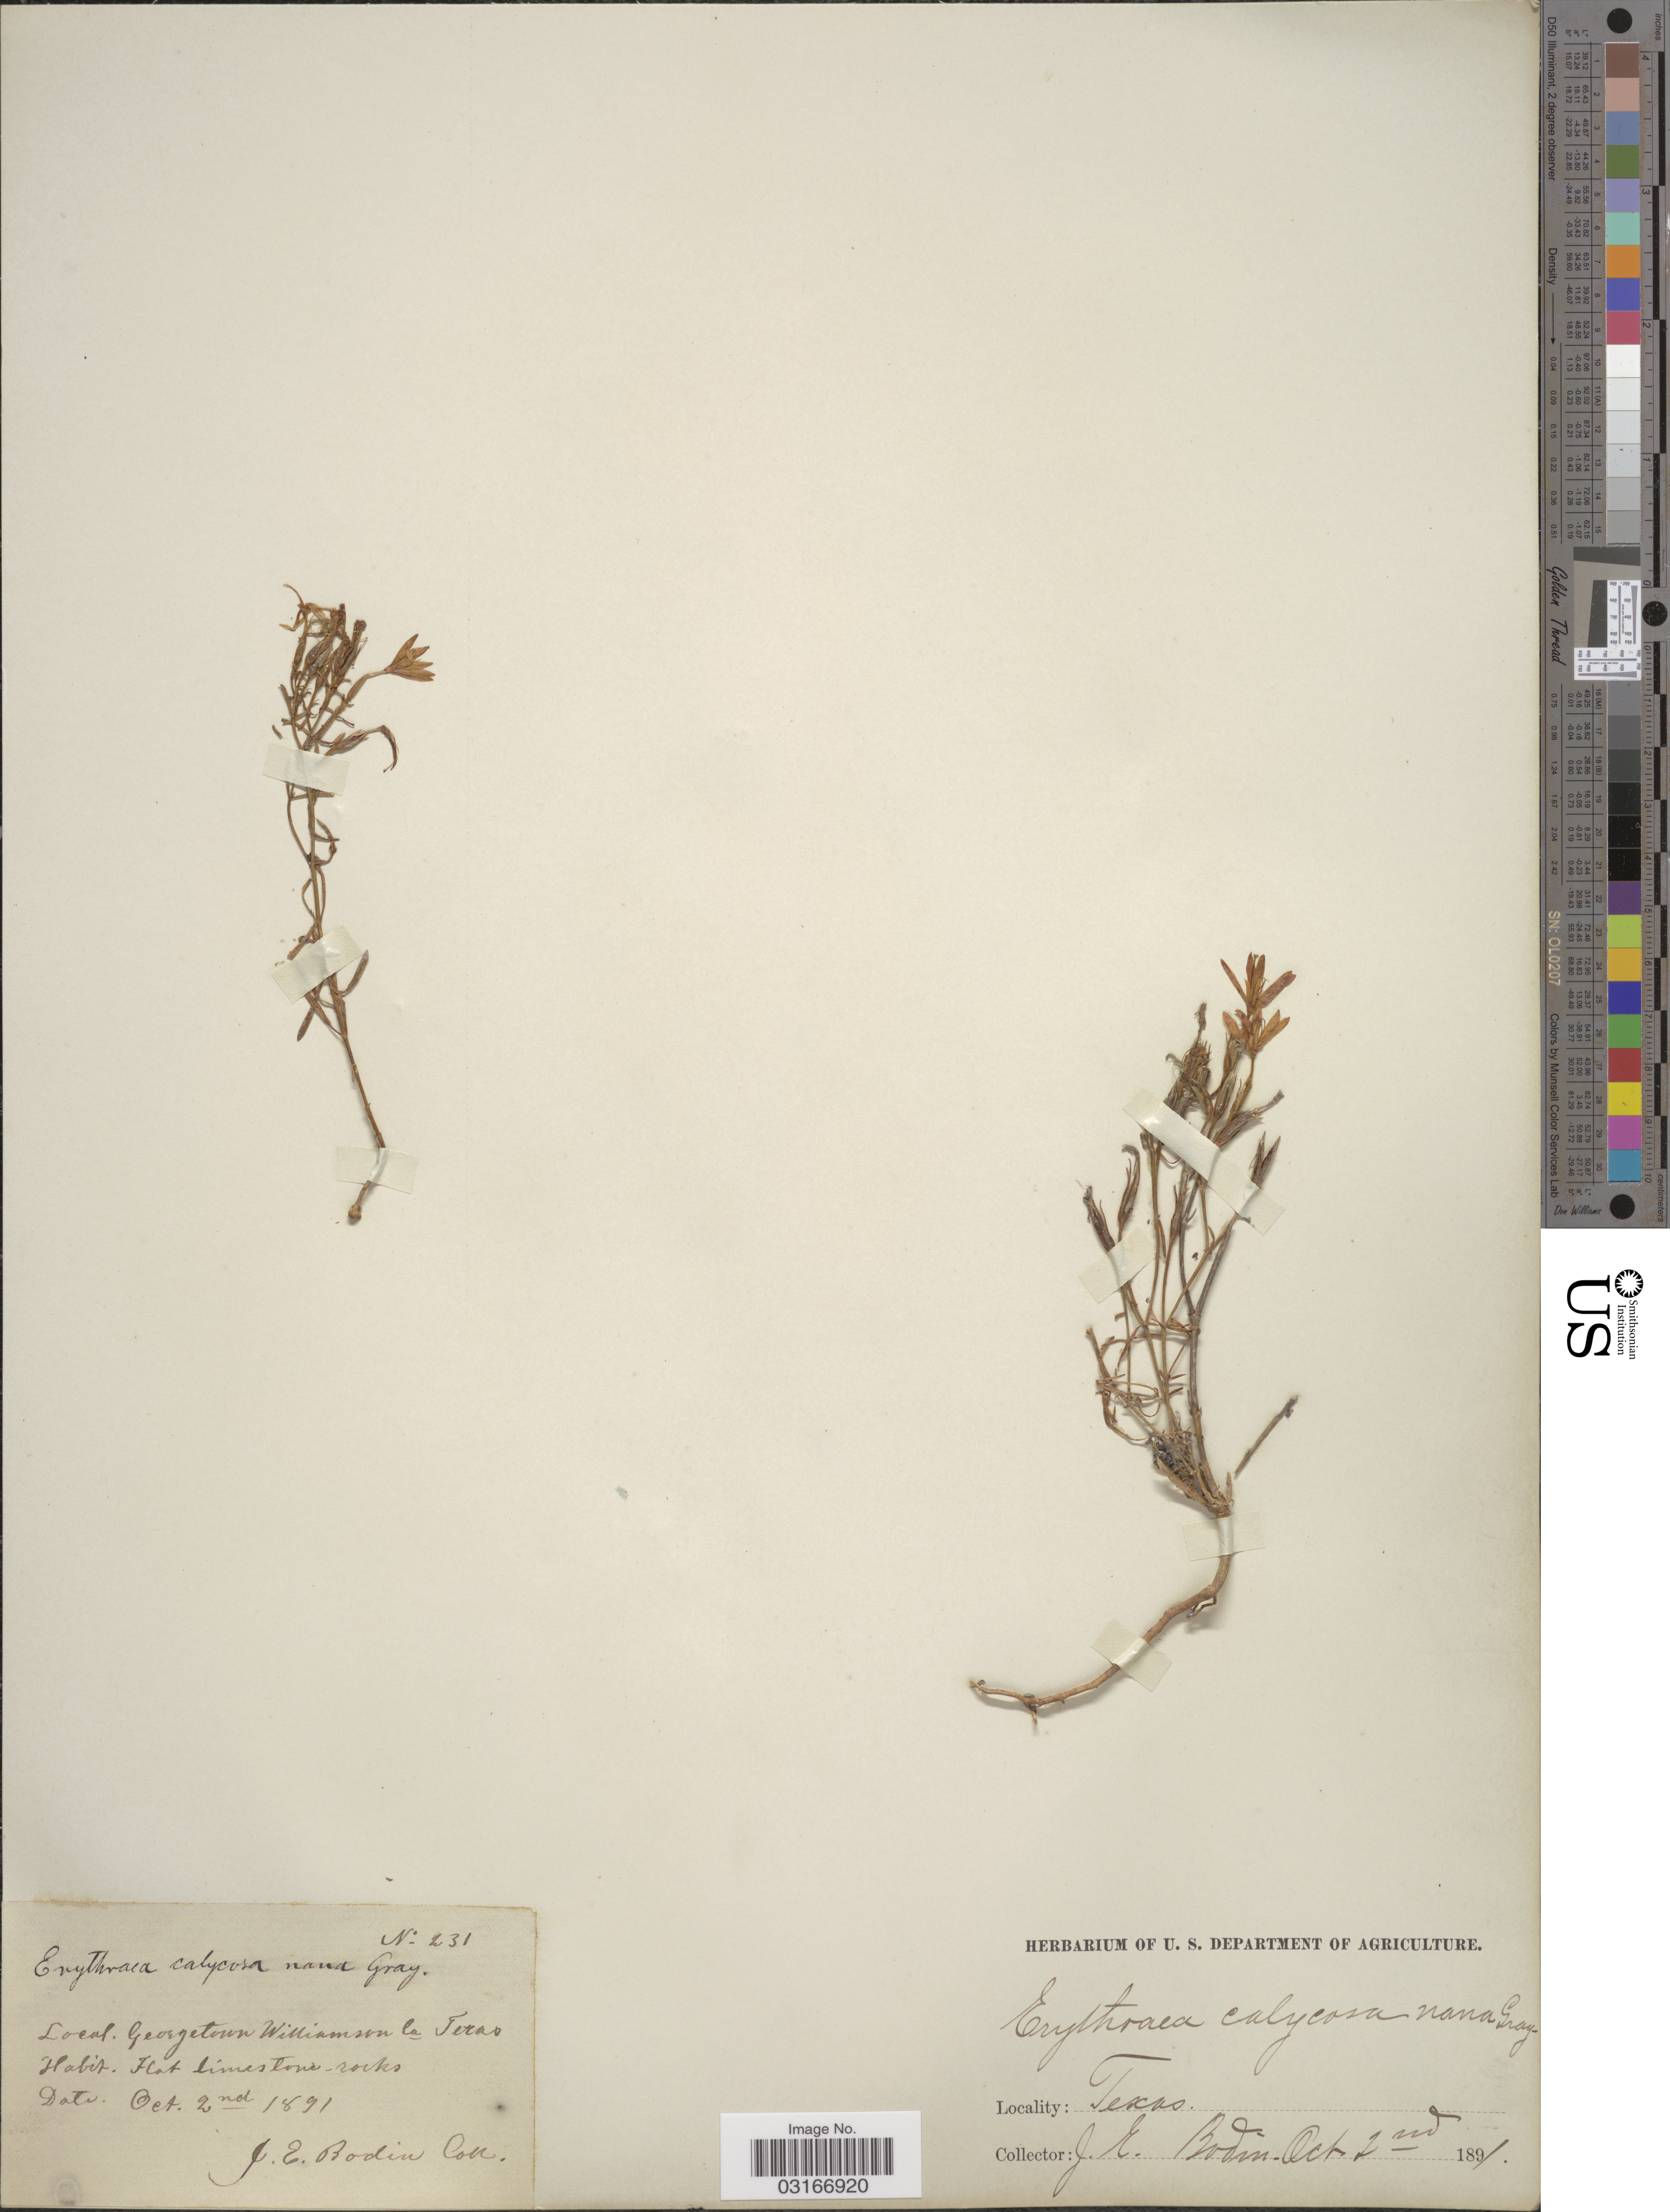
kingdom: Plantae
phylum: Tracheophyta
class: Magnoliopsida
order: Gentianales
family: Gentianaceae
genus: Centaurium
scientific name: Centaurium beyrichii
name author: (Torr.) B.L. Rob.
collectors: J. E. Bodin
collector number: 231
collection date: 1891-10-02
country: United States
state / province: Texas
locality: Georgetown Williamson Co.